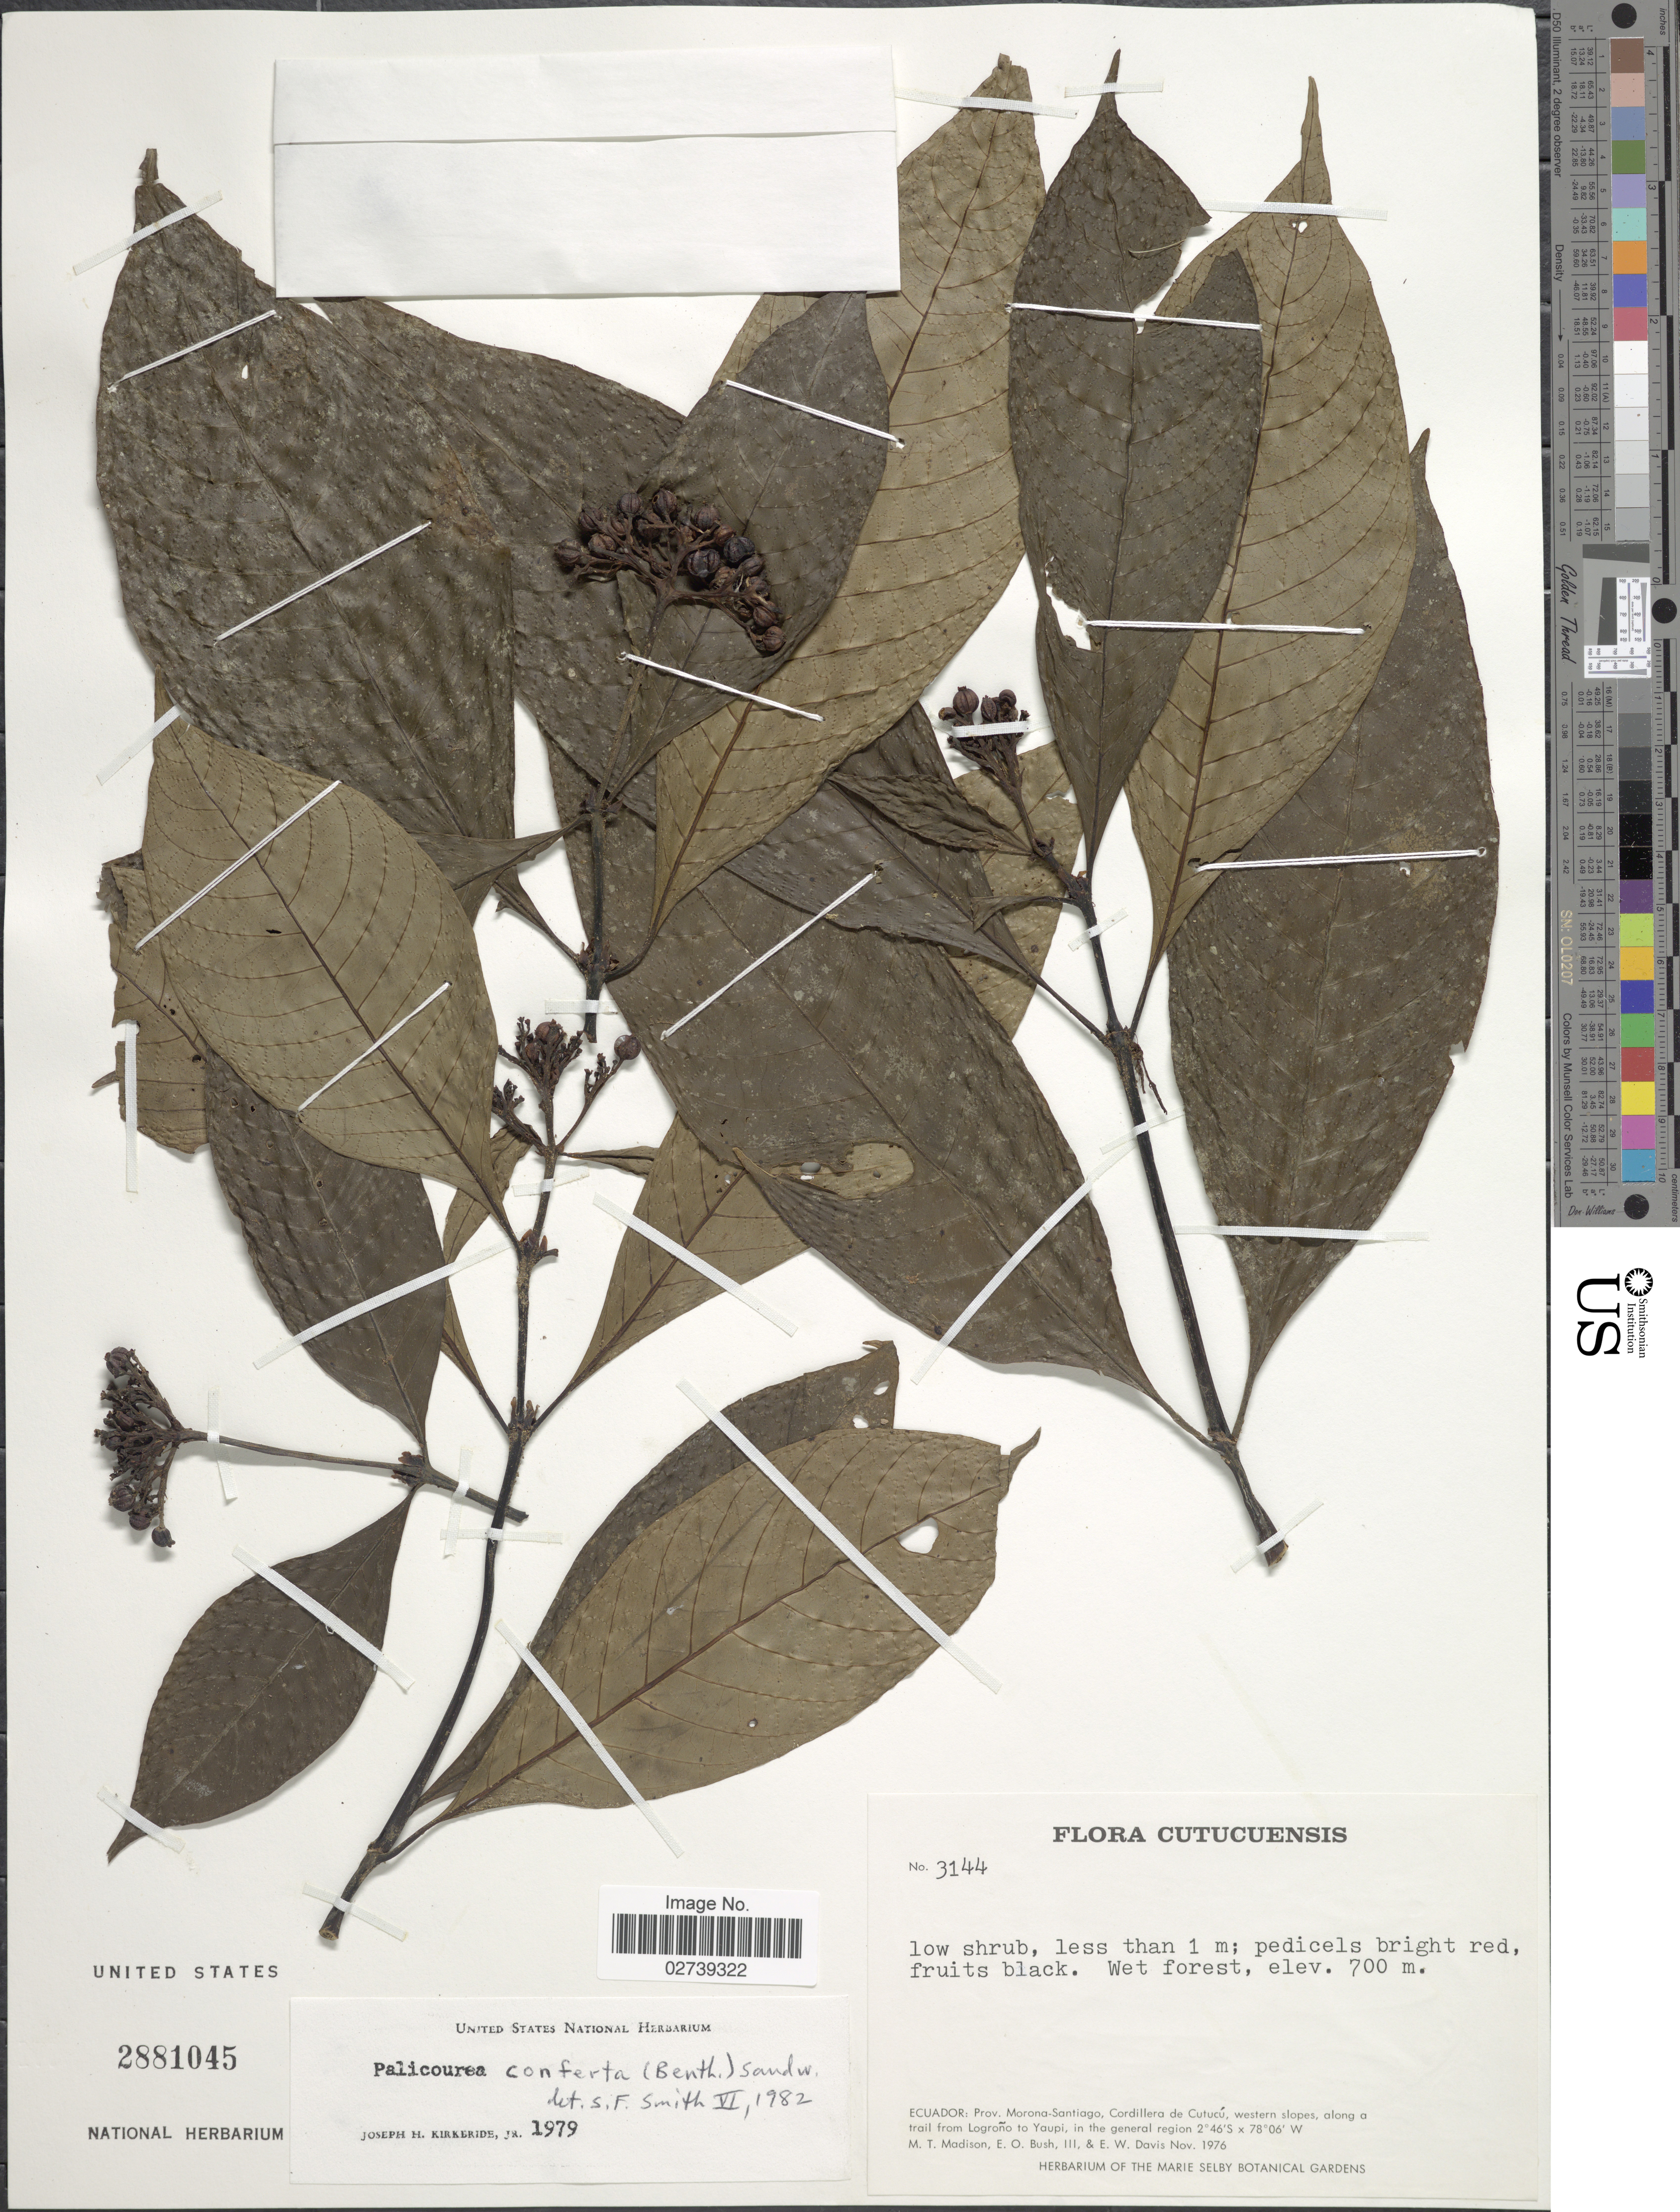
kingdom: Plantae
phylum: Tracheophyta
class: Magnoliopsida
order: Gentianales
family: Rubiaceae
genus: Palicourea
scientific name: Palicourea conferta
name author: (Benth.) Sandwith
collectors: M. T. Madison, E. O. Bush & E. W. Davis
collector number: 3144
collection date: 1976-11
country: Ecuador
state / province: Morona-Santiago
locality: Cutucuensis, Cordillera de Cutucu, western slopes, along a trail from Lagrono to Yaupi, in the general region.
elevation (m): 700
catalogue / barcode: US 2881045